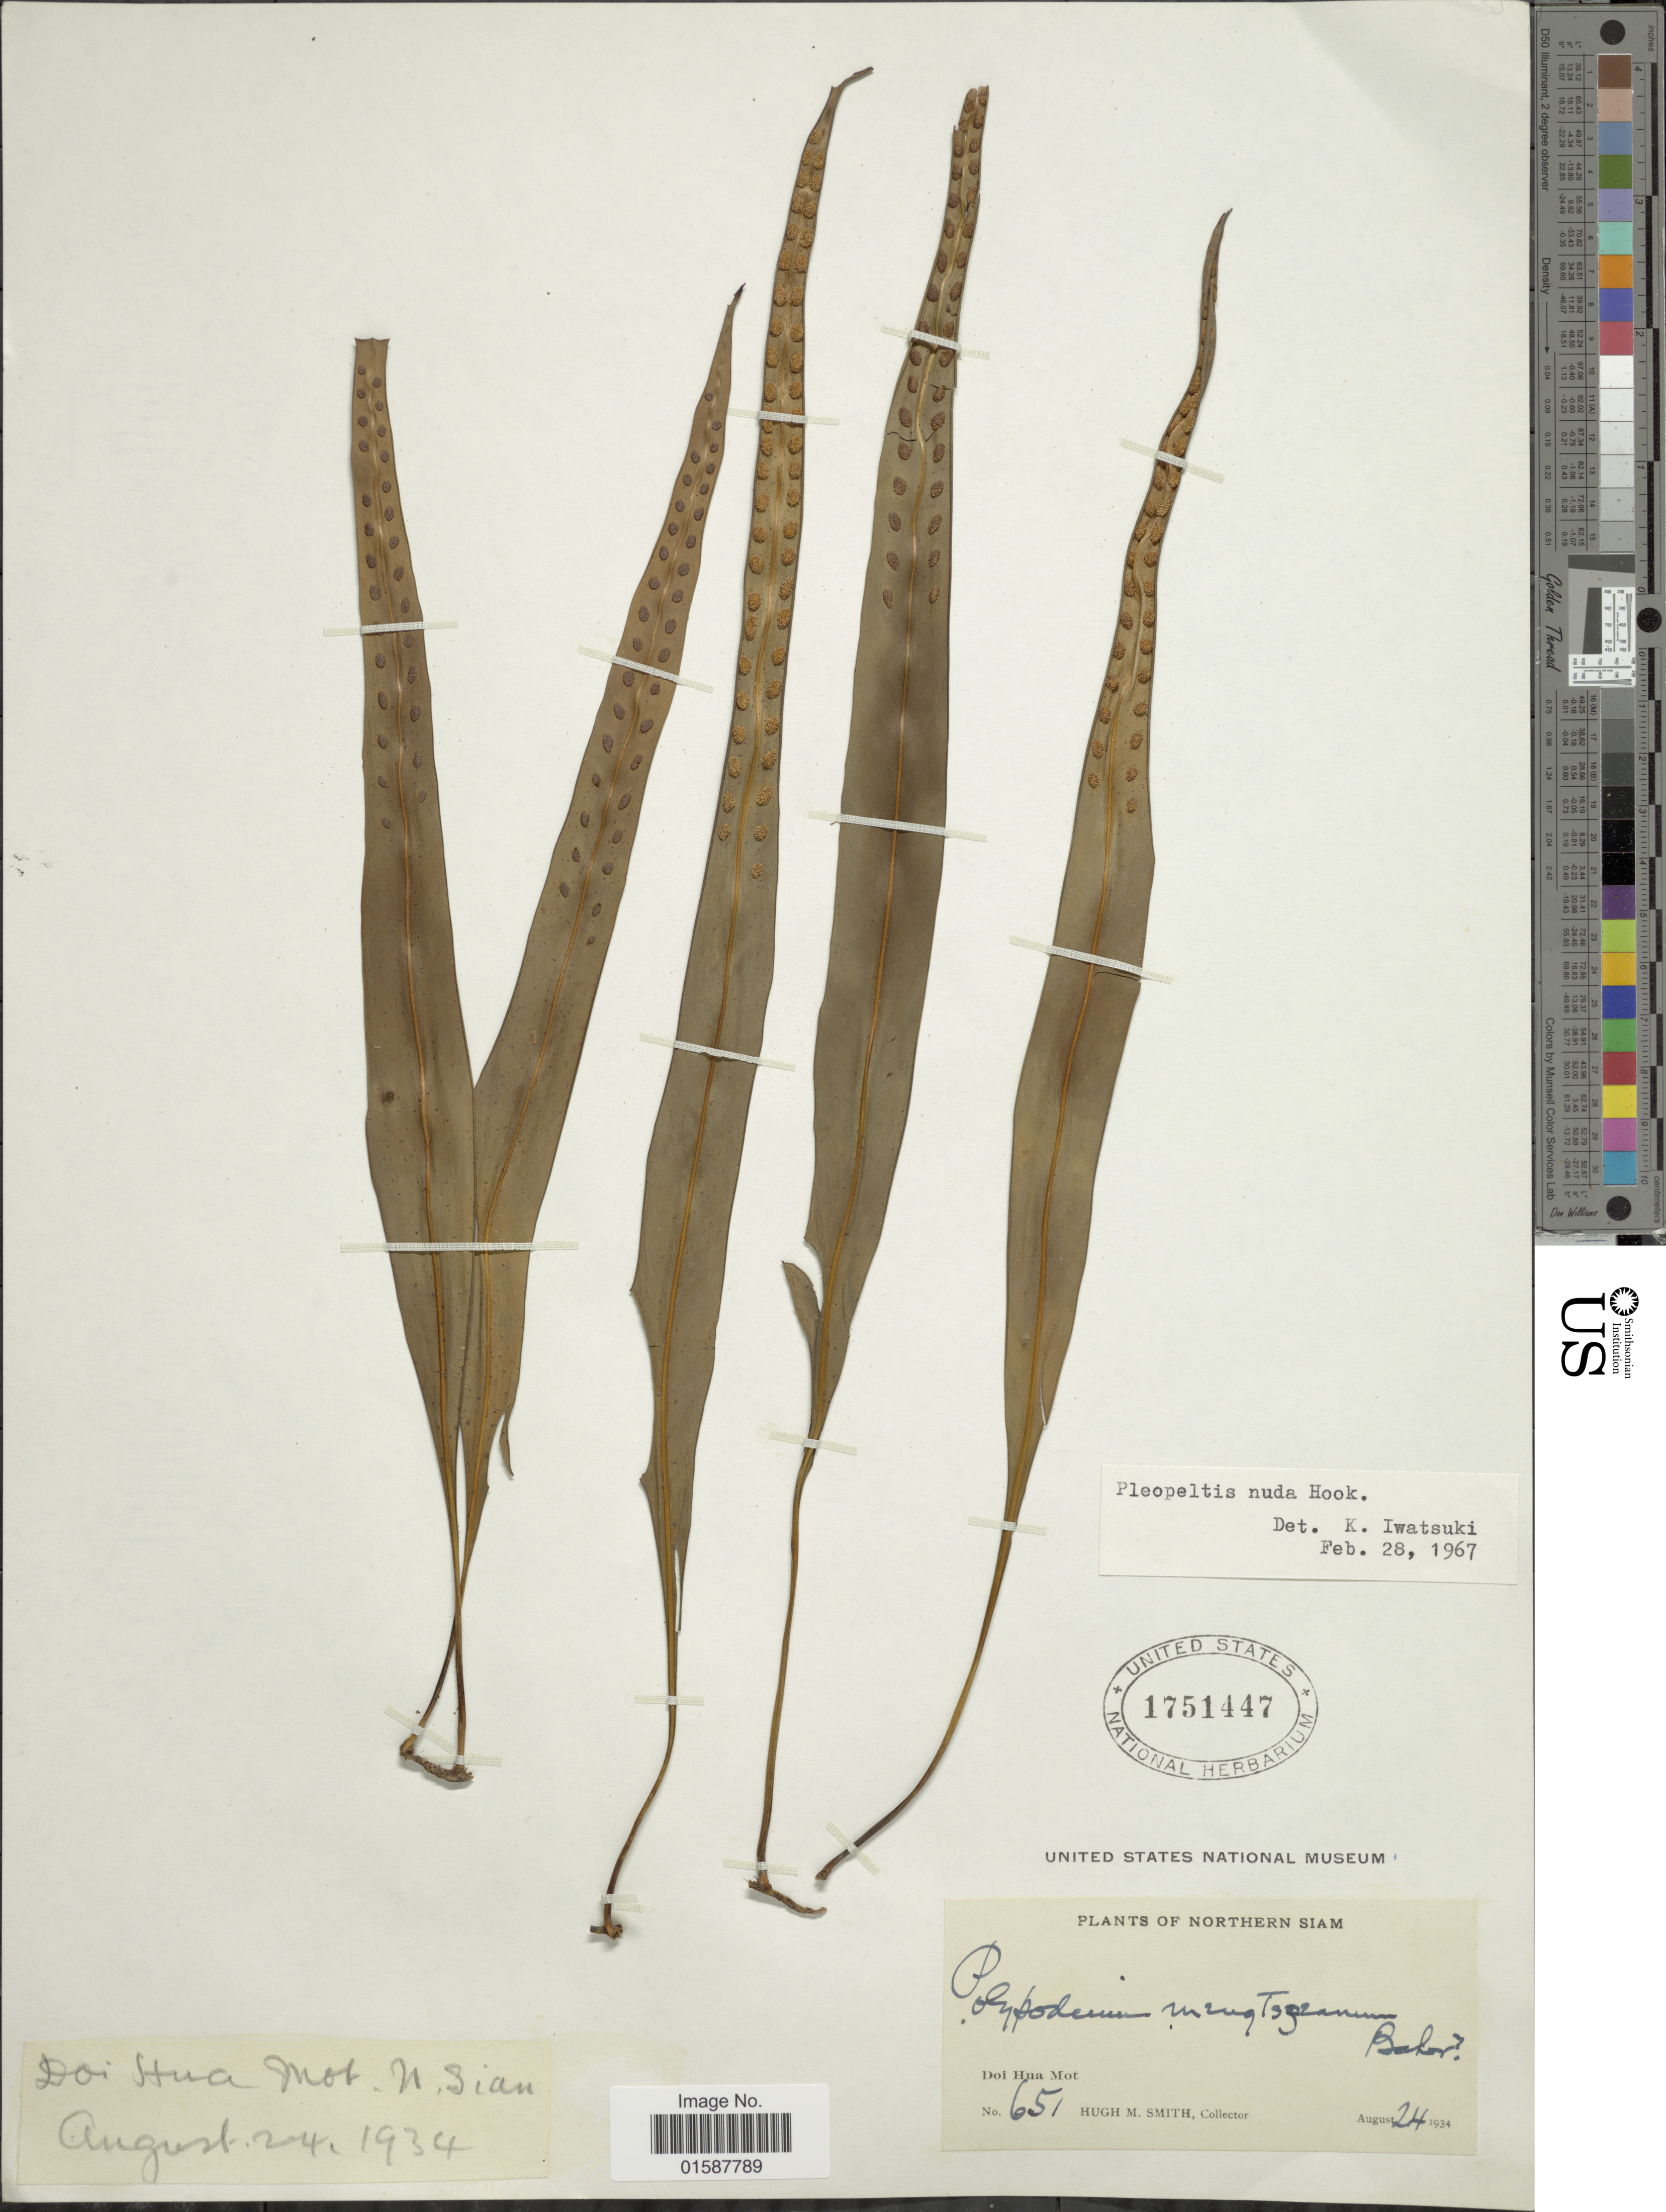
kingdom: Plantae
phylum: Tracheophyta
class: Polypodiopsida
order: Polypodiales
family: Polypodiaceae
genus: Lepisorus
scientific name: Lepisorus nuduisculum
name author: (Kunze)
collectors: H. M. Smith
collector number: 651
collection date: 1934-08-24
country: Thailand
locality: Northern Siam, Doi Hua Mot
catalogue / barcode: US 1751447